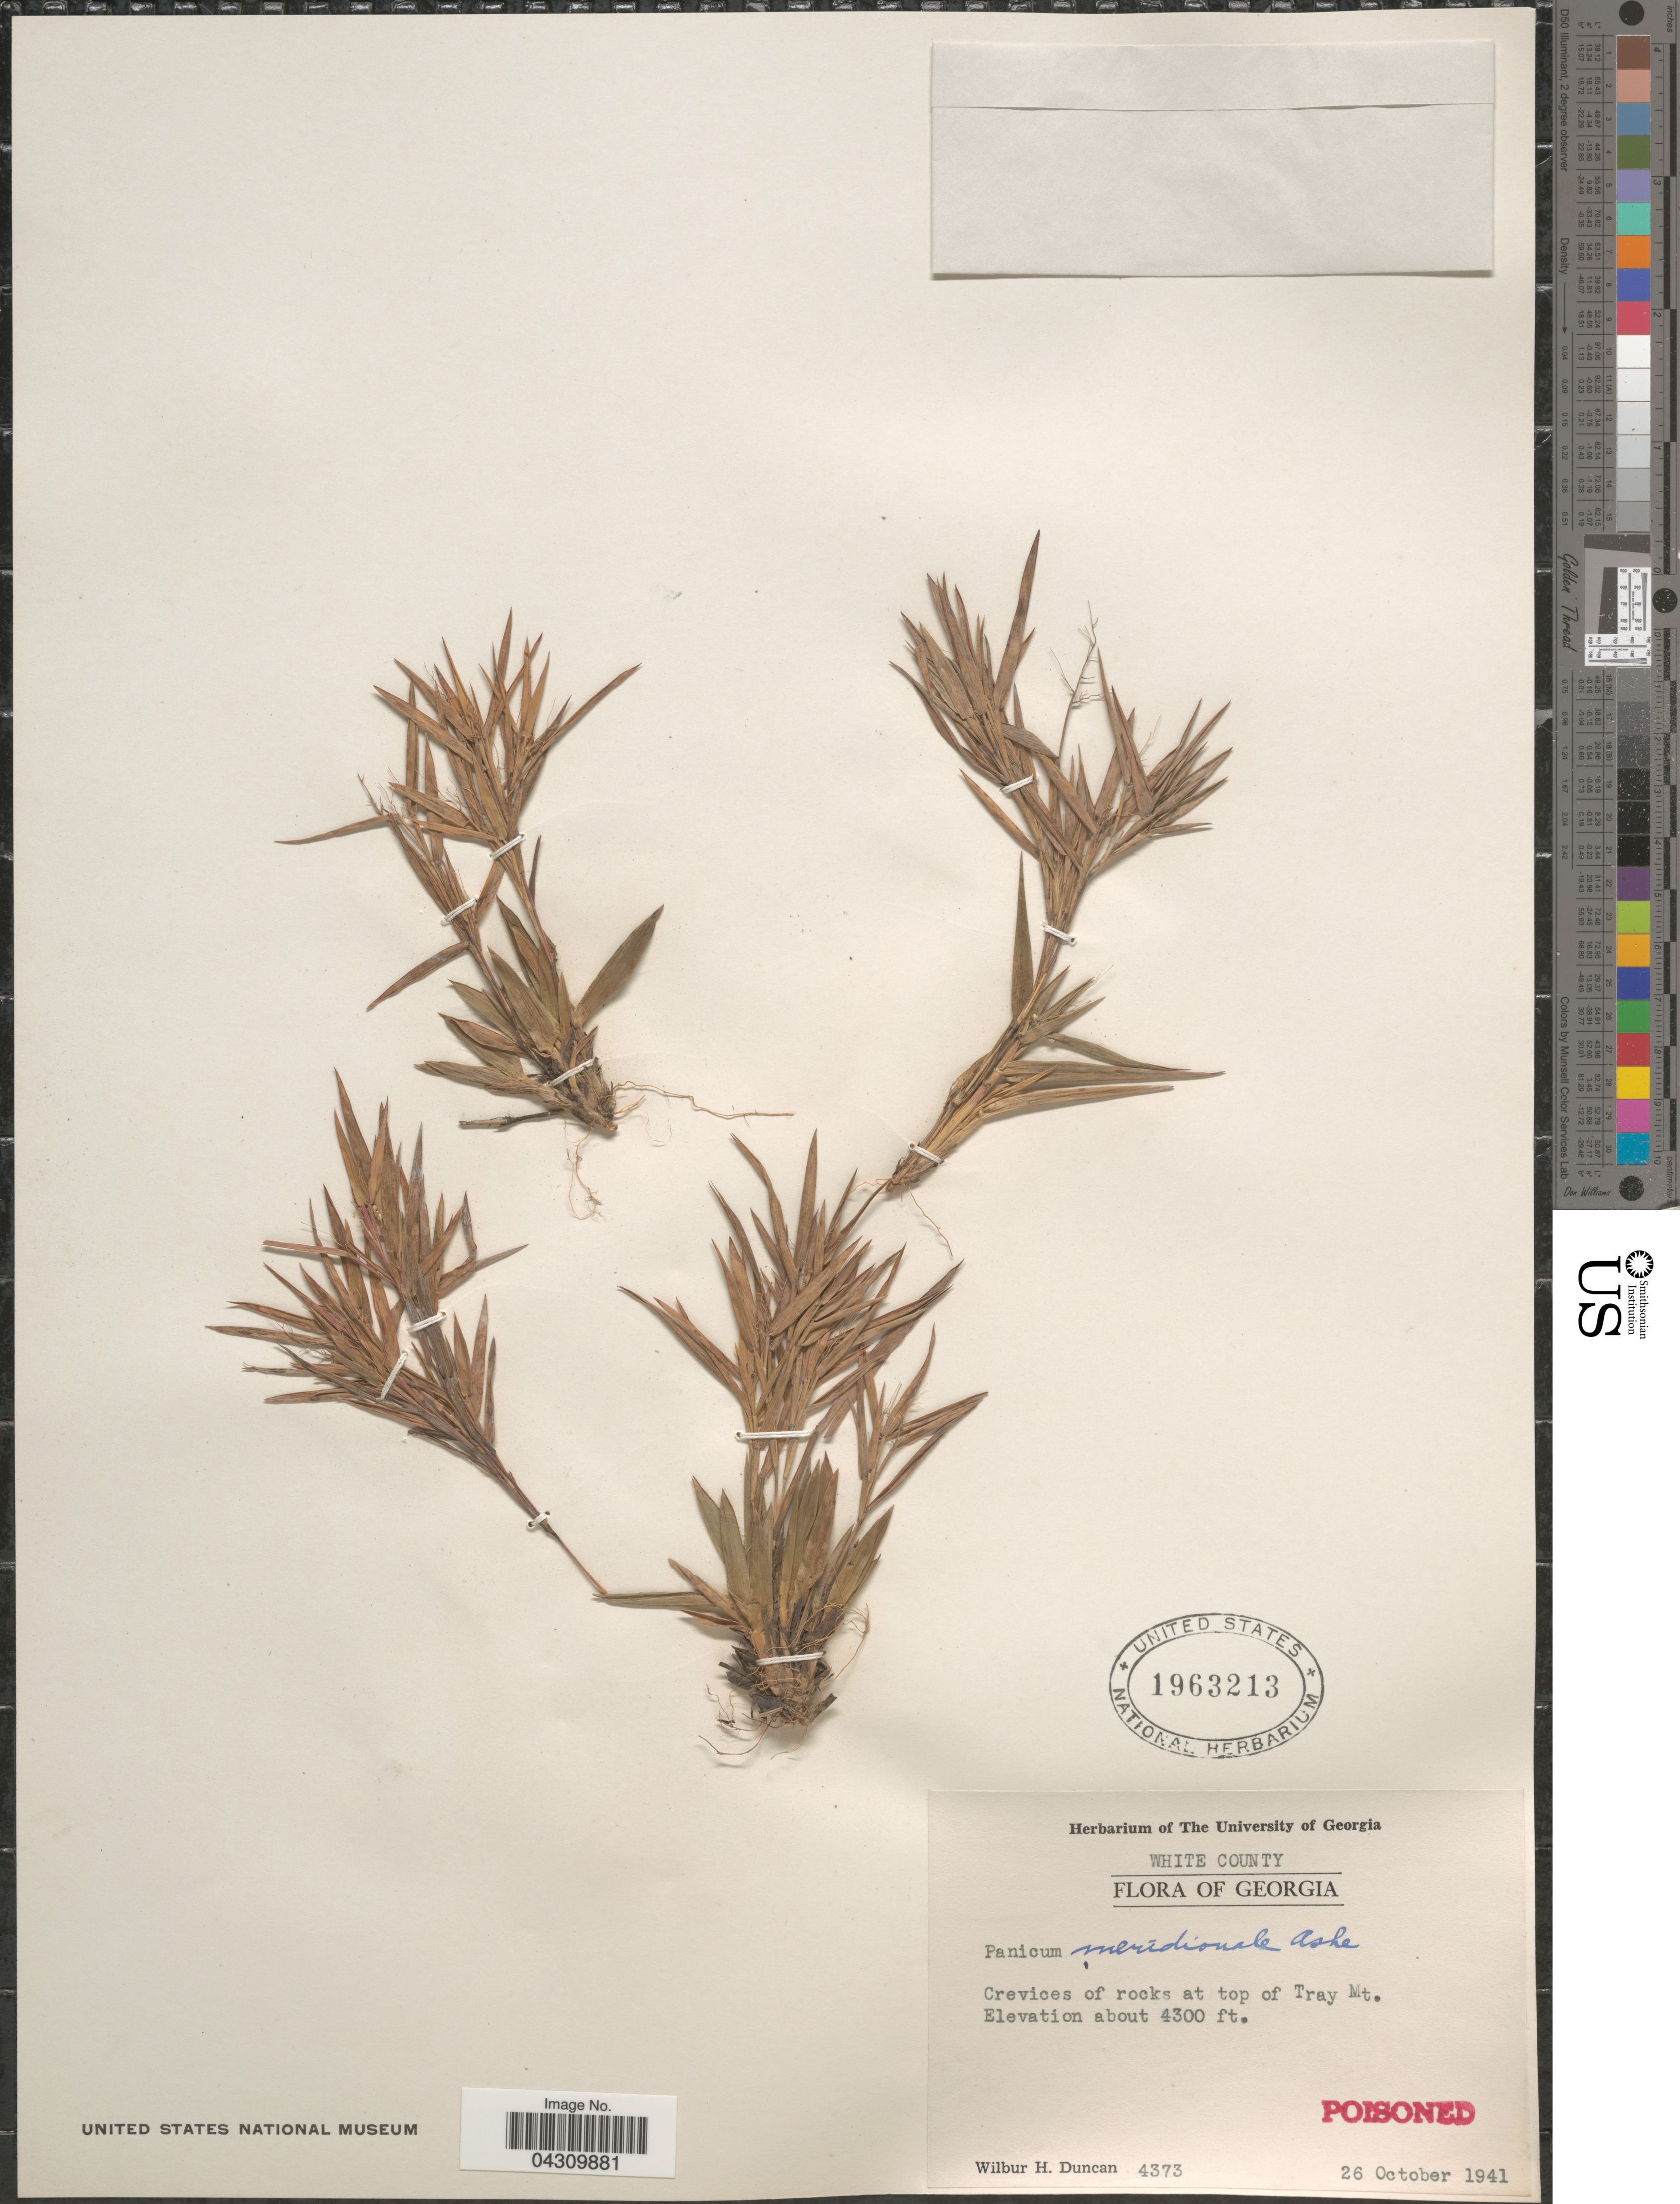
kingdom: Plantae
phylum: Tracheophyta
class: Liliopsida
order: Poales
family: Poaceae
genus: Dichanthelium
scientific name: Dichanthelium acuminatum var. acuminatum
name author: (Sw.) Gould & C.A. Clark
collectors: W. H. Duncan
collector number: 4373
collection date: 1941-10-26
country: United States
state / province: Georgia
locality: White County. Crevices of rocks at top of Tray Mt.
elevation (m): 1311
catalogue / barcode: US 1963213